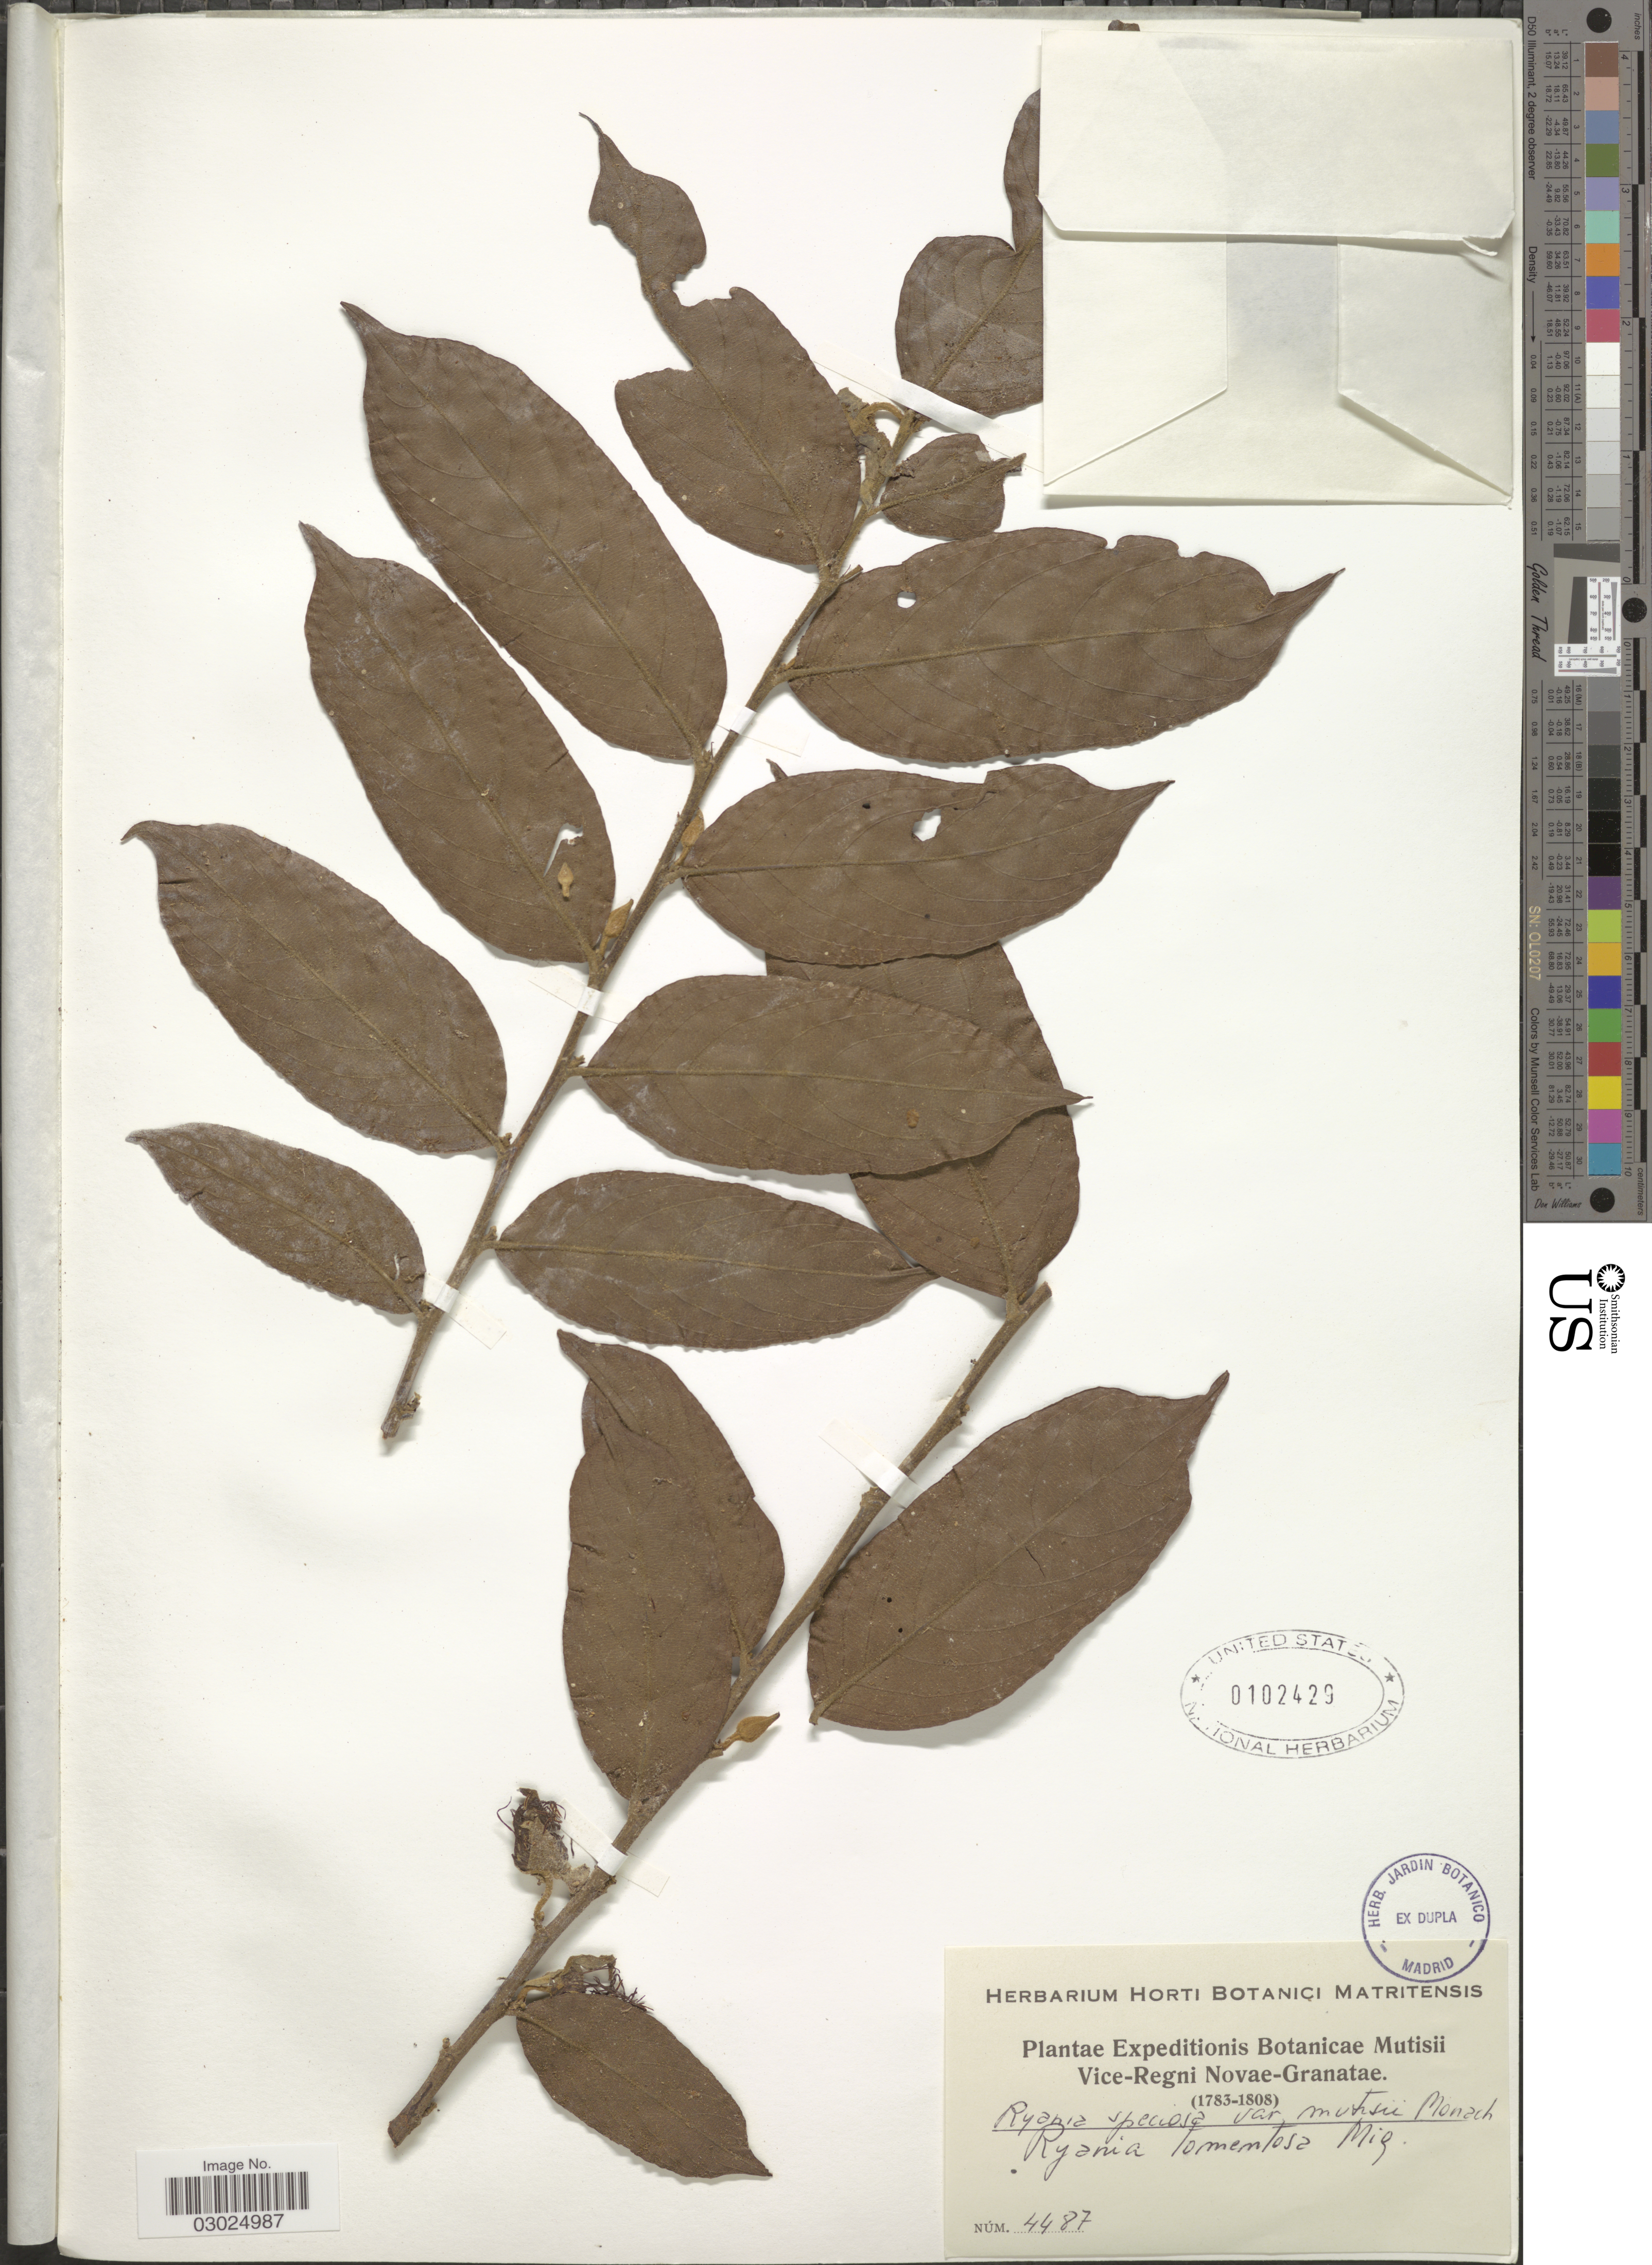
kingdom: Plantae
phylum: Tracheophyta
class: Magnoliopsida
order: Malpighiales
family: Salicaceae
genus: Ryania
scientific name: Ryania speciosa var. tomentosa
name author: (Miq.) Monach.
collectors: ex herb. Horti Botanici Matritensis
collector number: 4487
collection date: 1783/1808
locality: Vice-Regni Novae-Granatae.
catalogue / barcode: US 102429